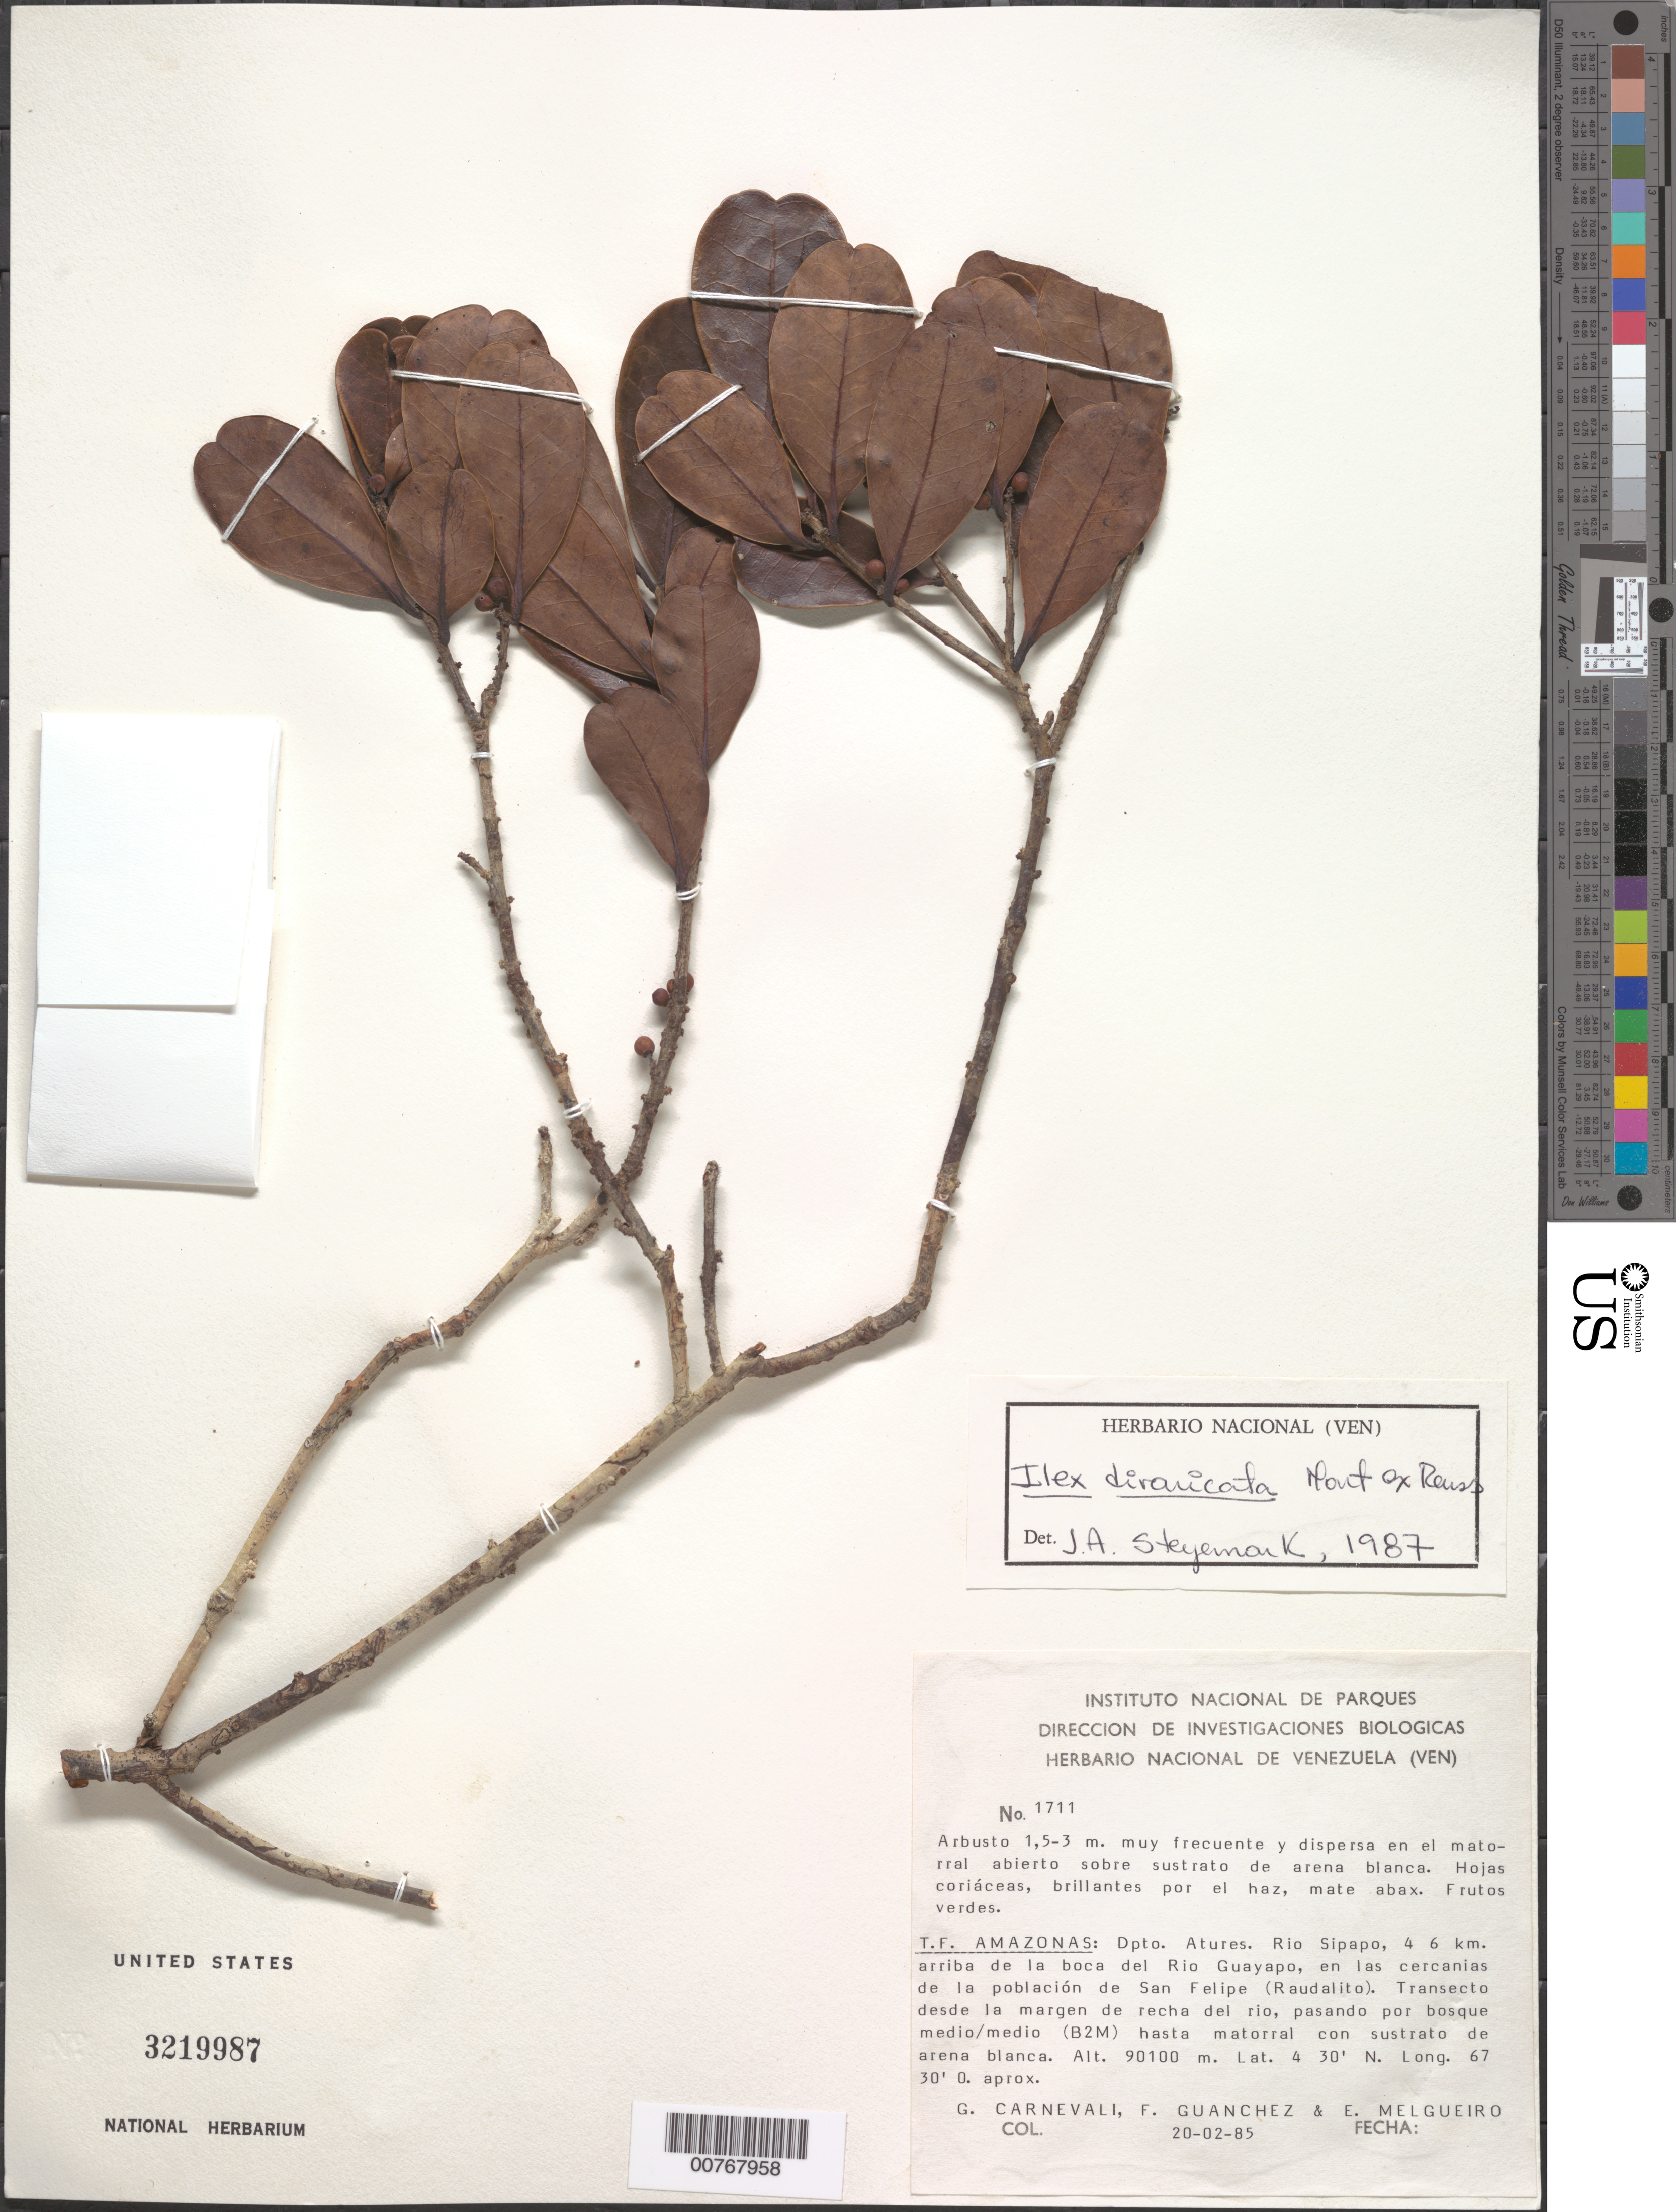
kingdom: Plantae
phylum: Tracheophyta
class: Magnoliopsida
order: Aquifoliales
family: Aquifoliaceae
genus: Ilex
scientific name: Ilex divaricata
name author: Mart. ex Reissek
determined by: Steyermark, Julian A., (VEN)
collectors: G. Carnevali, F. Guánchez M. & E. Melgueiro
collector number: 1711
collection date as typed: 20-Feb-85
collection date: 1985-02-20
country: Venezuela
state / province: Amazonas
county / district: Atures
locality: Río Sipapo, 4-6 km arriba de la boca del Río Guayapo, y San Felipe (Raudalito)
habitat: Dispersed on open scrubland of white sand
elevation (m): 90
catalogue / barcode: US 3219987